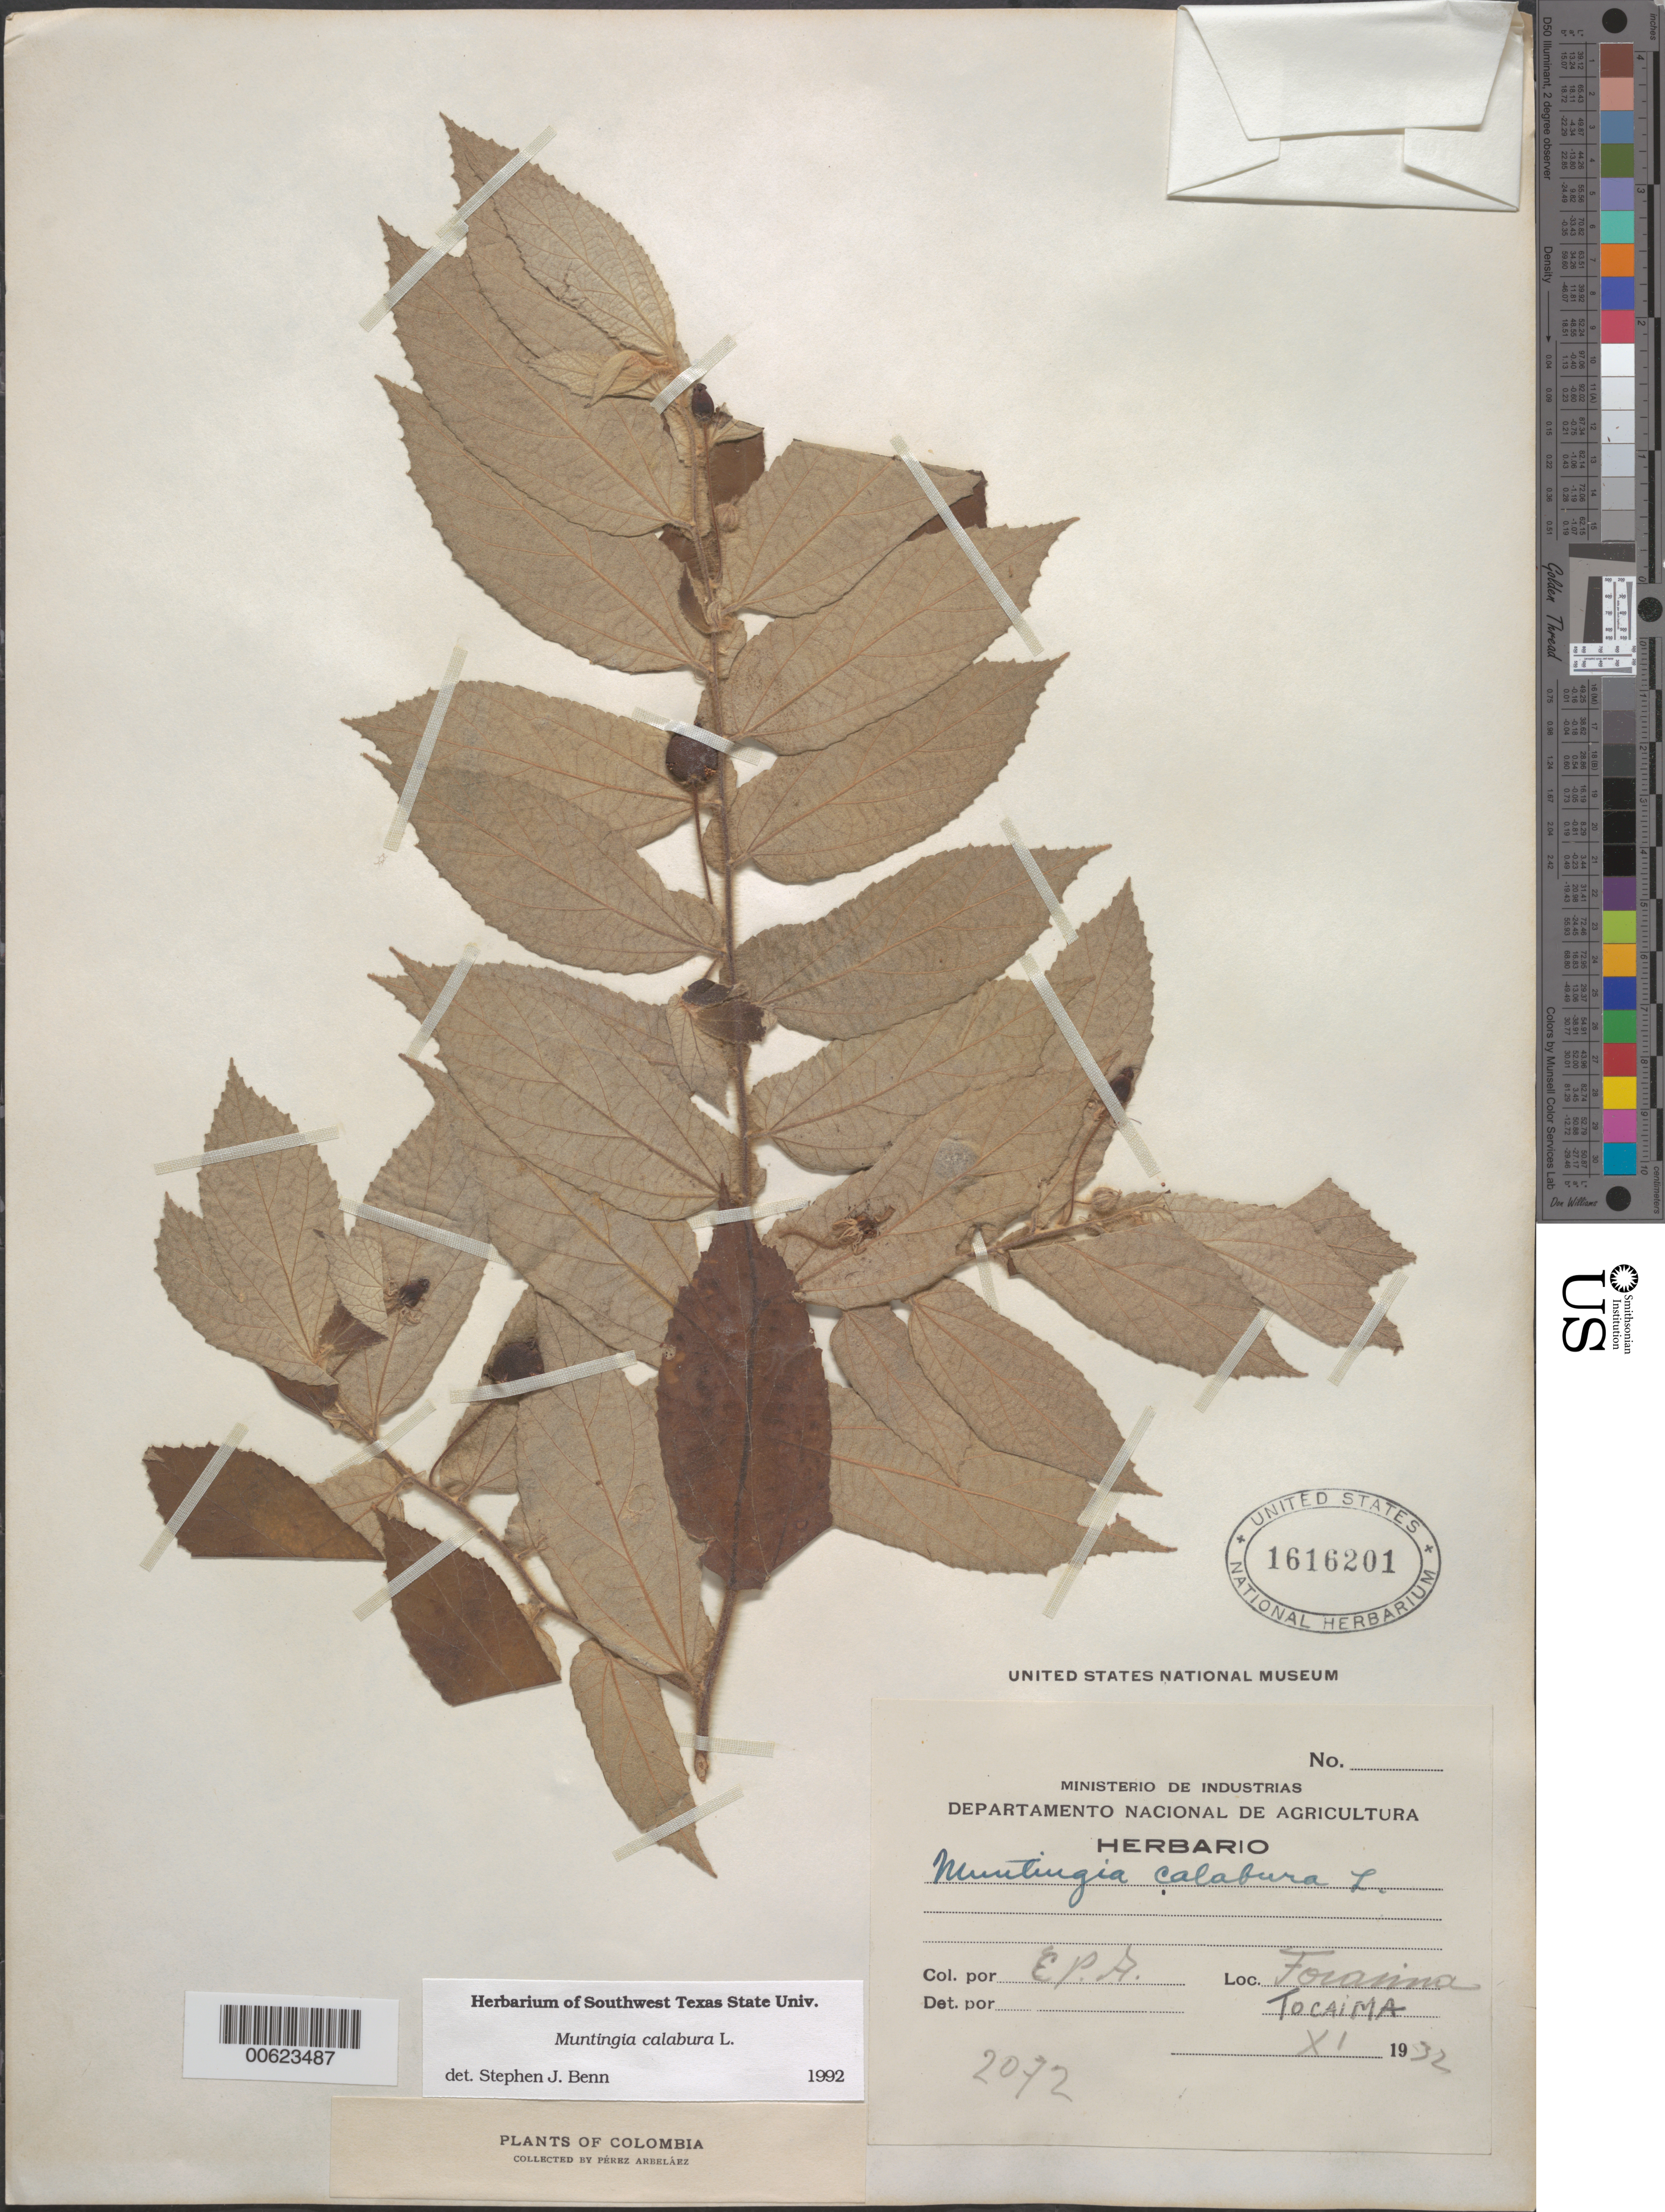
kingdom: Plantae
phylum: Tracheophyta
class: Magnoliopsida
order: Malvales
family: Muntingiaceae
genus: Muntingia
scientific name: Muntingia calabura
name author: L.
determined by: Benn, S. J.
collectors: E. Pérez Arbeláez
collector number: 2072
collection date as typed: Nov 1932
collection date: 1932-11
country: Colombia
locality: Tocaima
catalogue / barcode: US 1616201